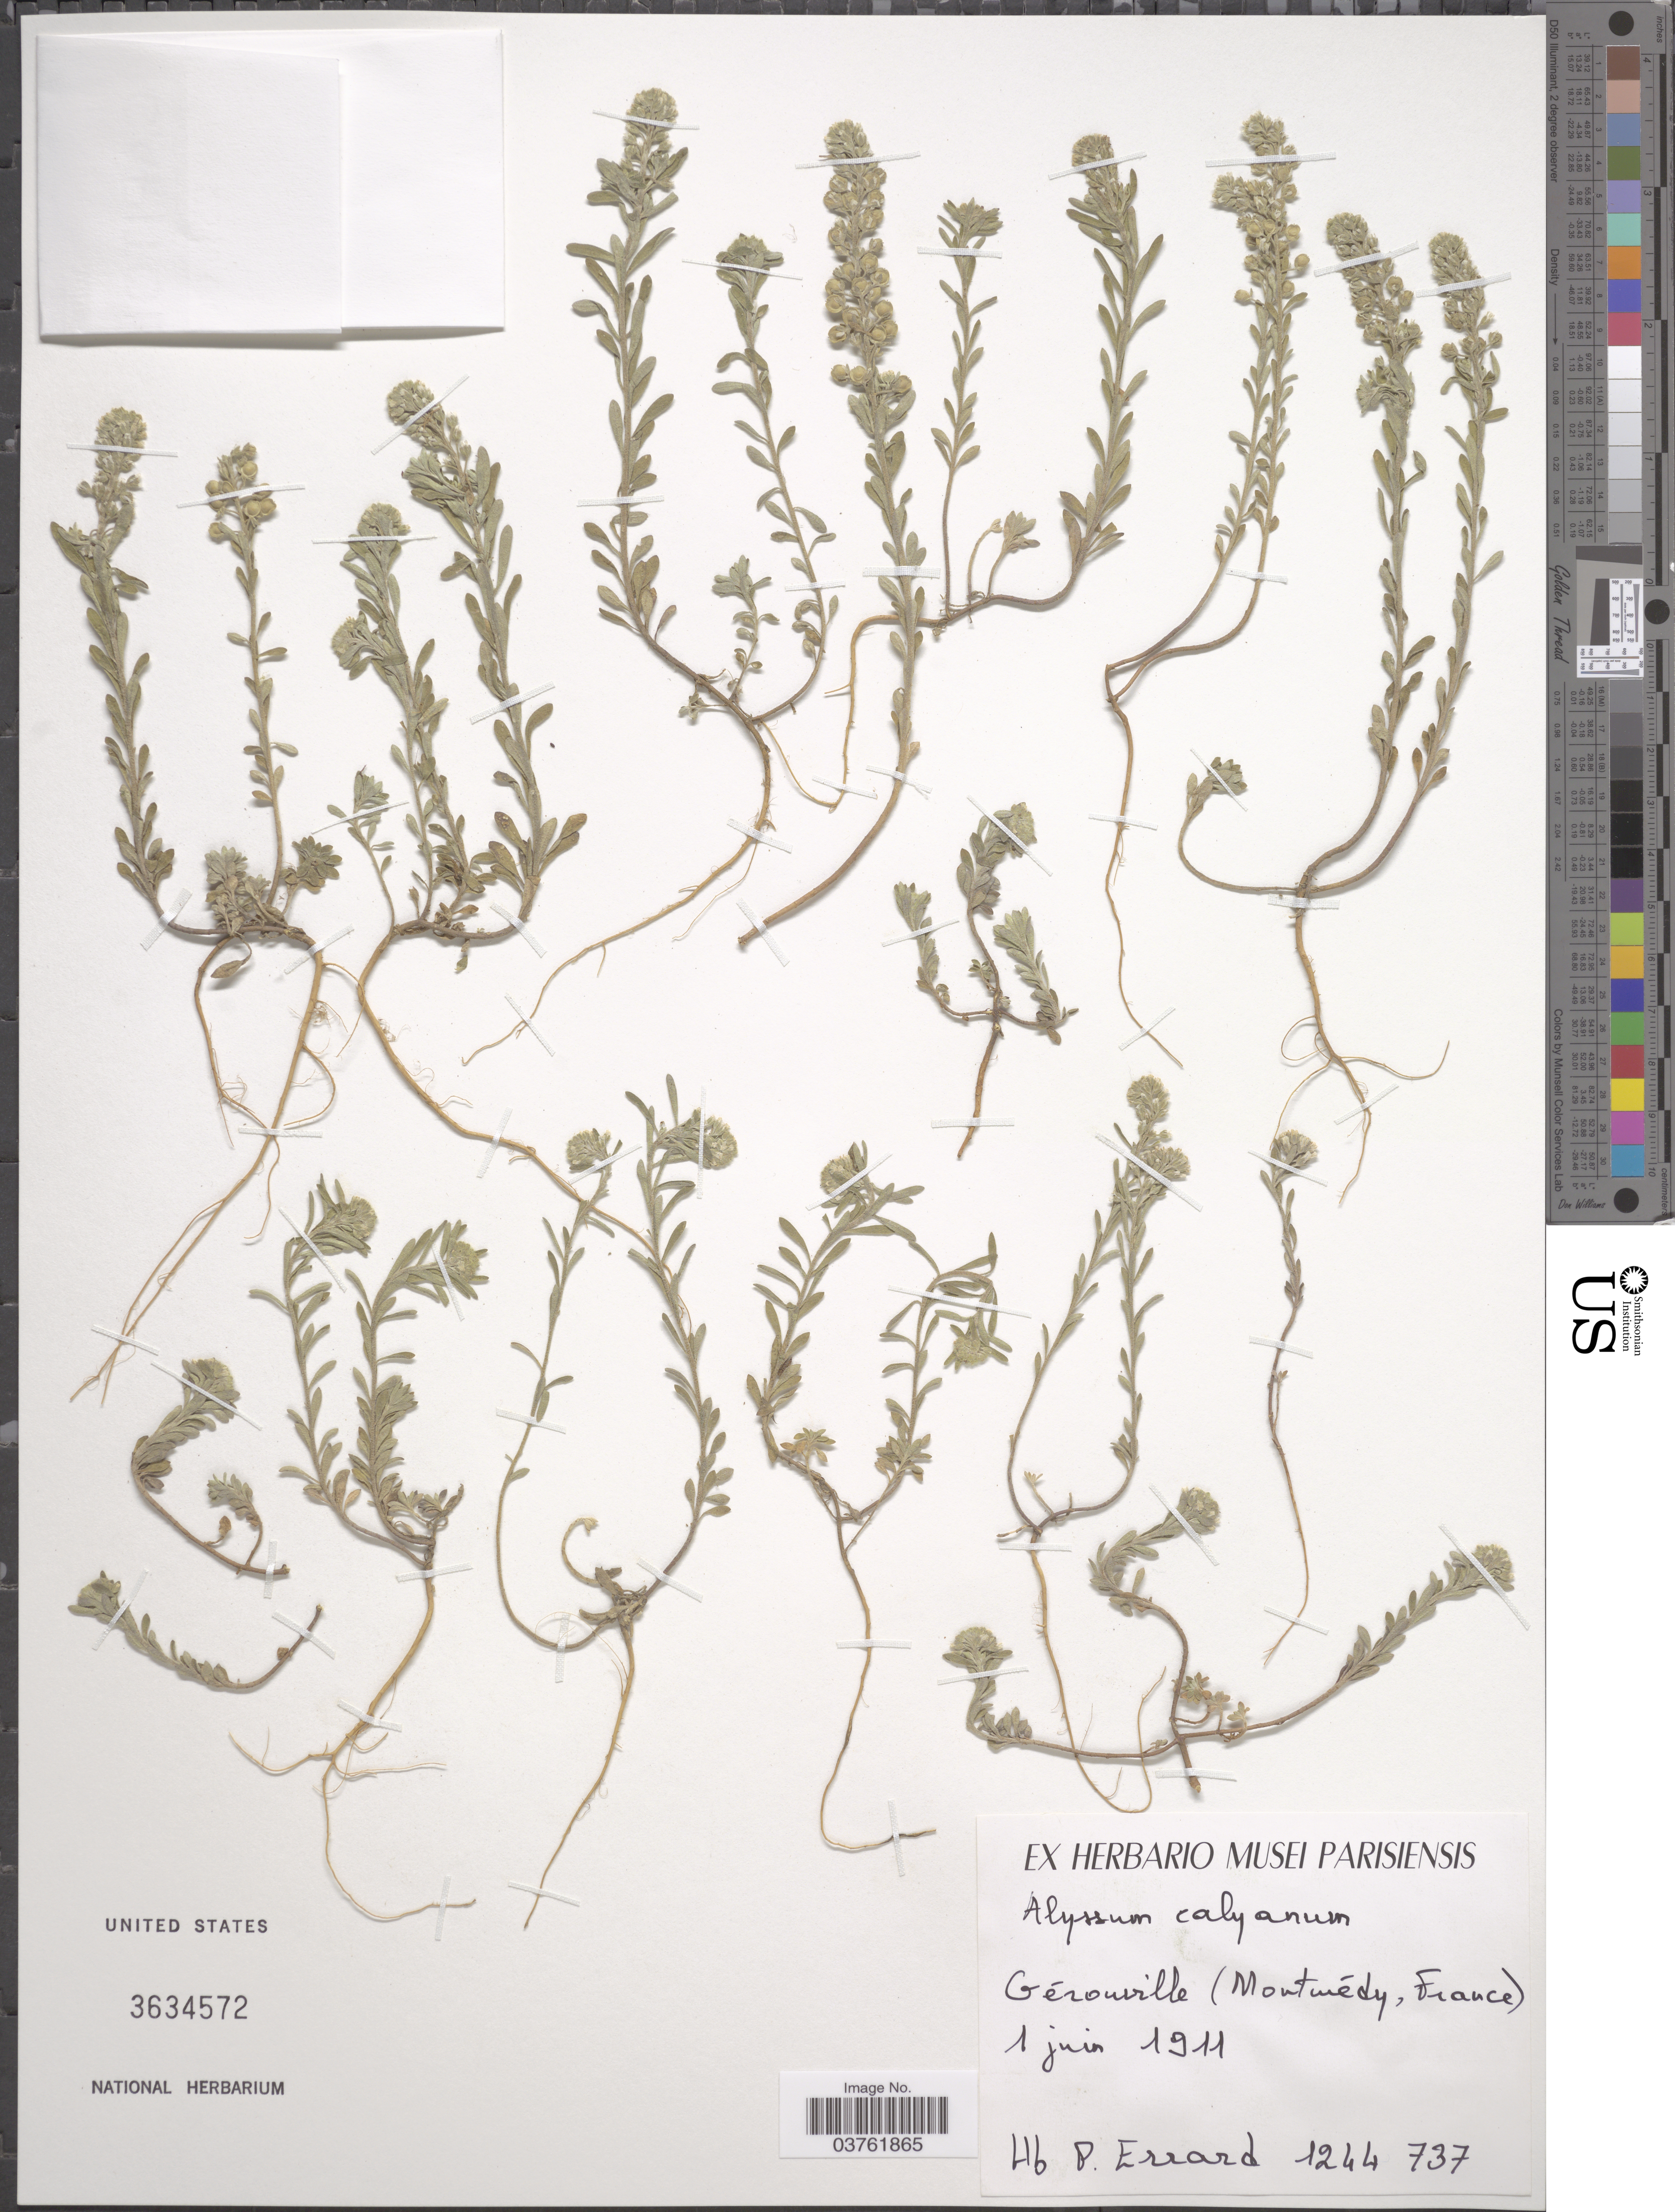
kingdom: Plantae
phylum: Tracheophyta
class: Magnoliopsida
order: Brassicales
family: Brassicaceae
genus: Alyssum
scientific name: Alyssum calycinum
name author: L.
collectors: H. Errard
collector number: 1244737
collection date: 1911-06-01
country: France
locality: Gérouville (Montmédy).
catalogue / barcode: US 3634572